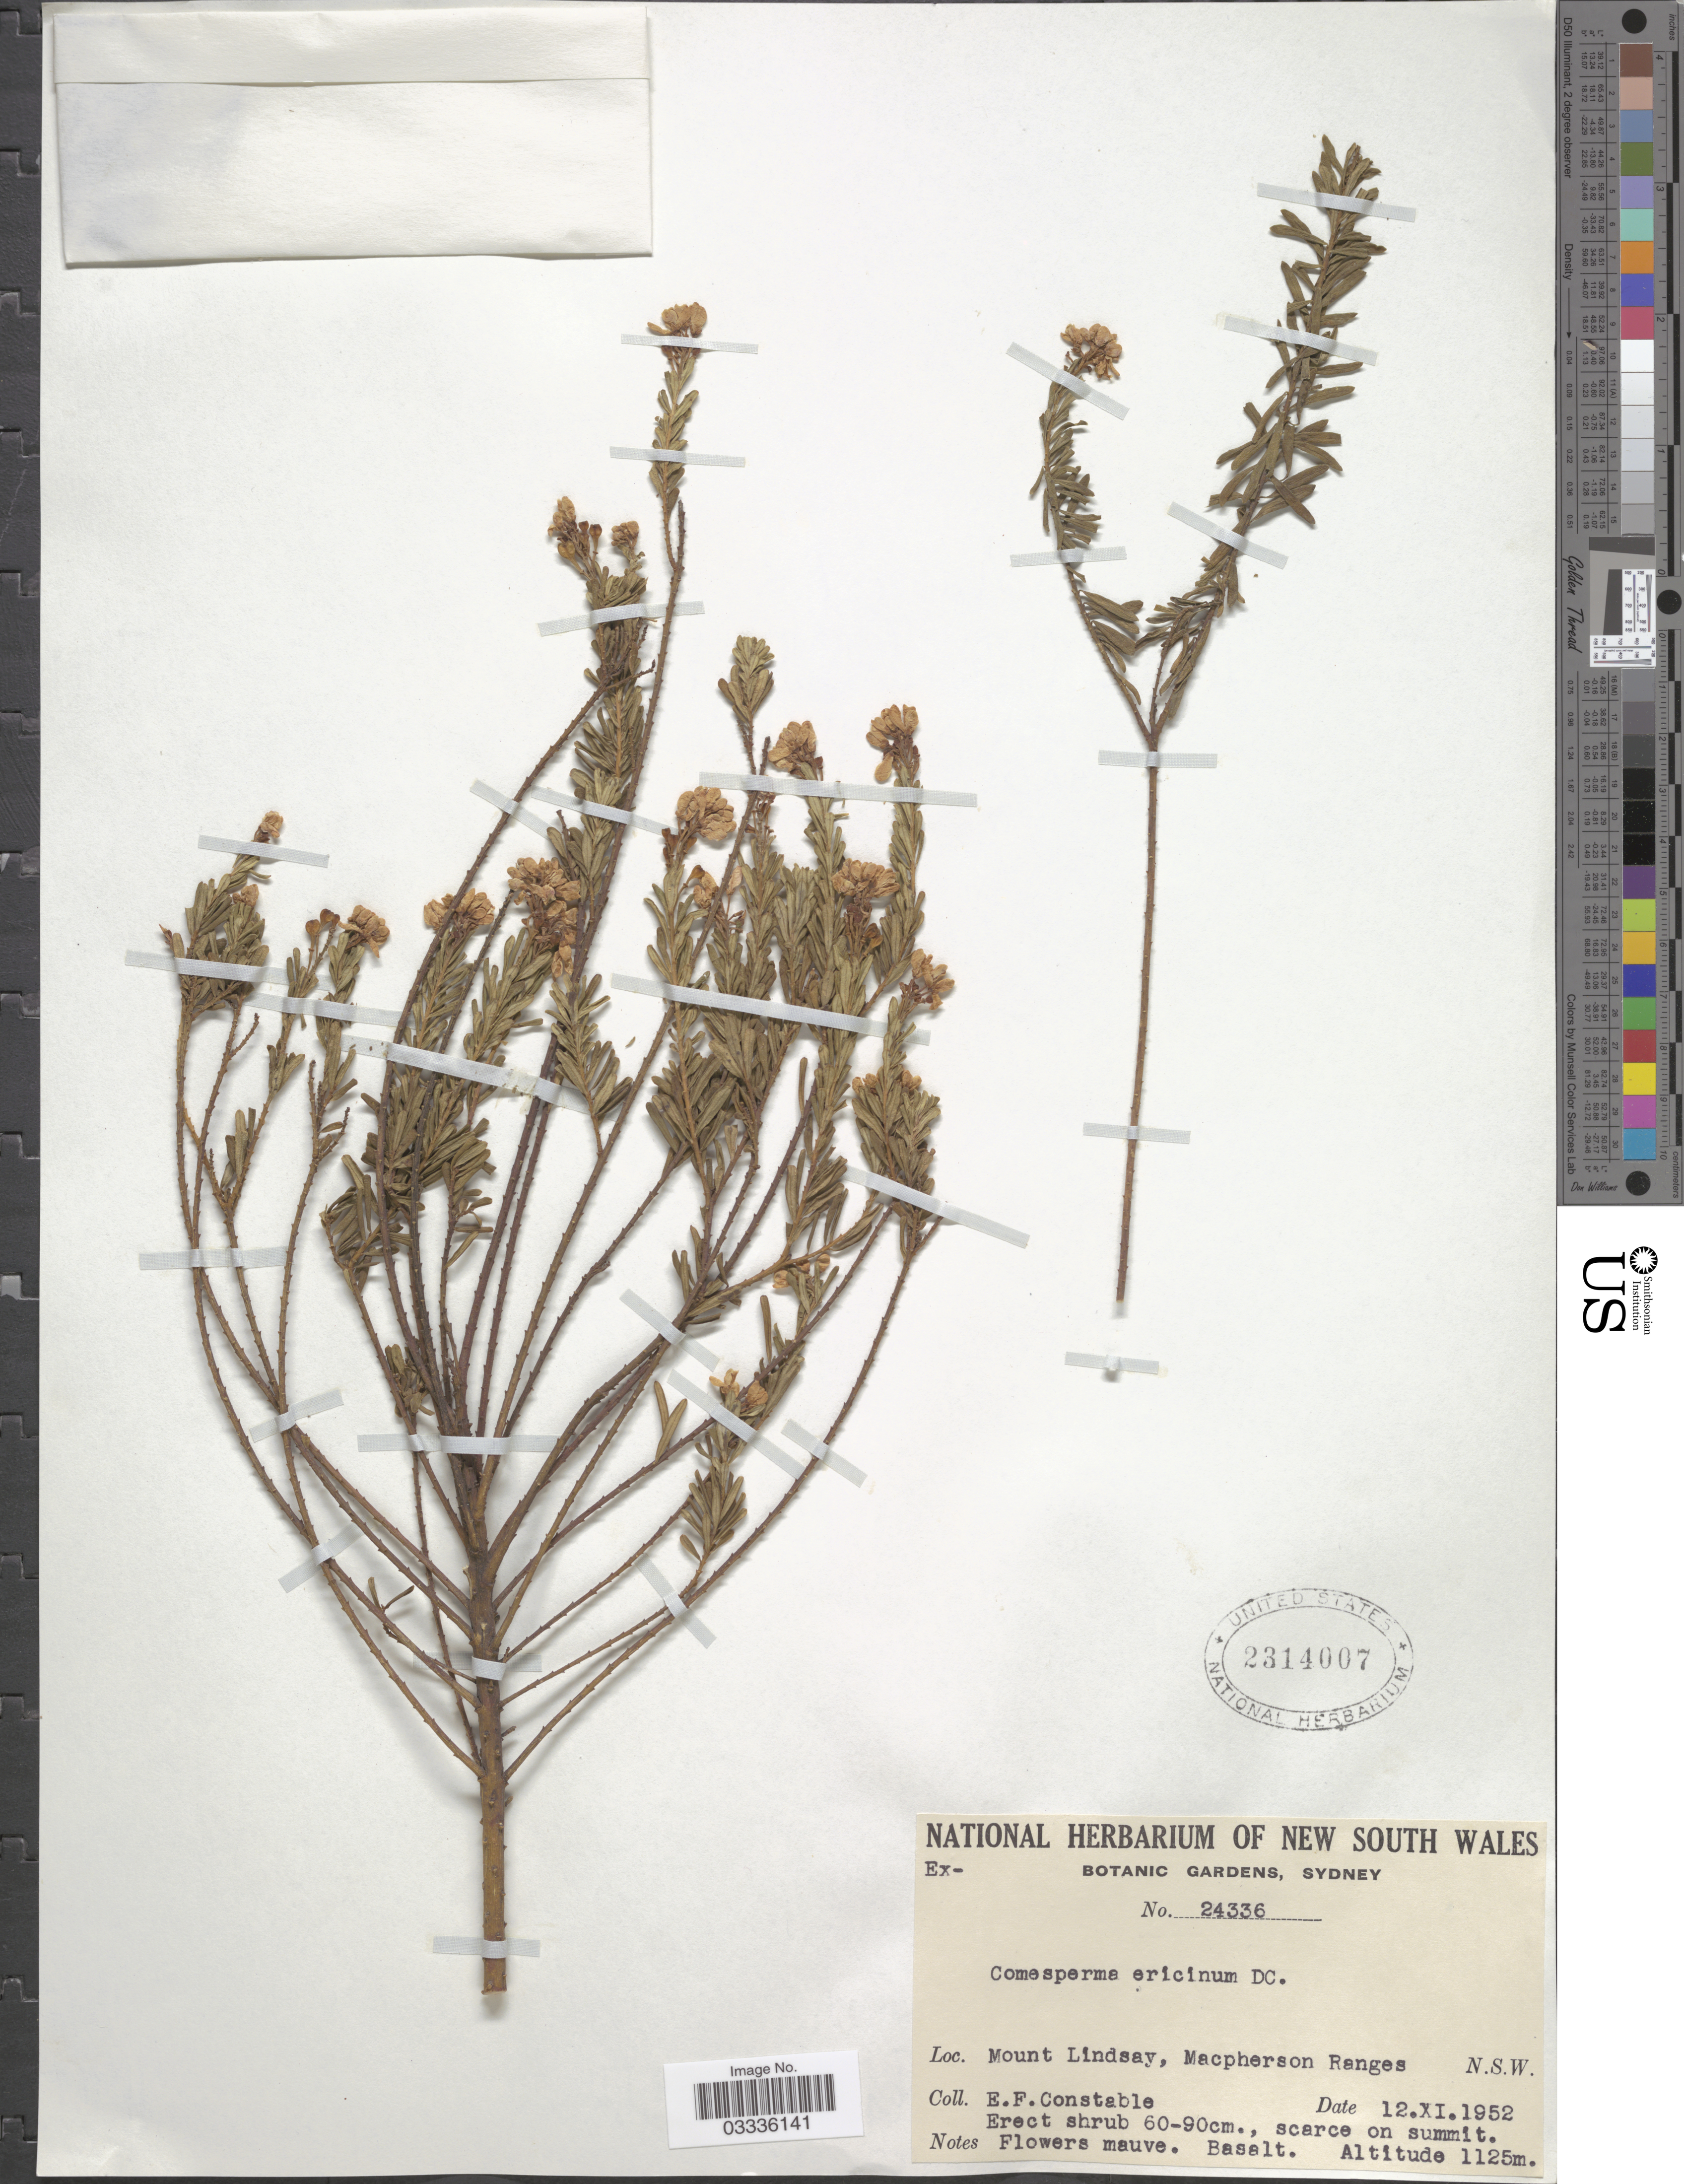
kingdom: Plantae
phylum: Tracheophyta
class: Magnoliopsida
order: Fabales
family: Polygalaceae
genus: Comesperma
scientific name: Comesperma ericinum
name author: DC.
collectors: E. F. Constable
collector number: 24336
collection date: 1952-11-12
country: Australia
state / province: New South Wales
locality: Mount Lindsay, Macpherson Ranges.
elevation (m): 1125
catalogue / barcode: US 2314007